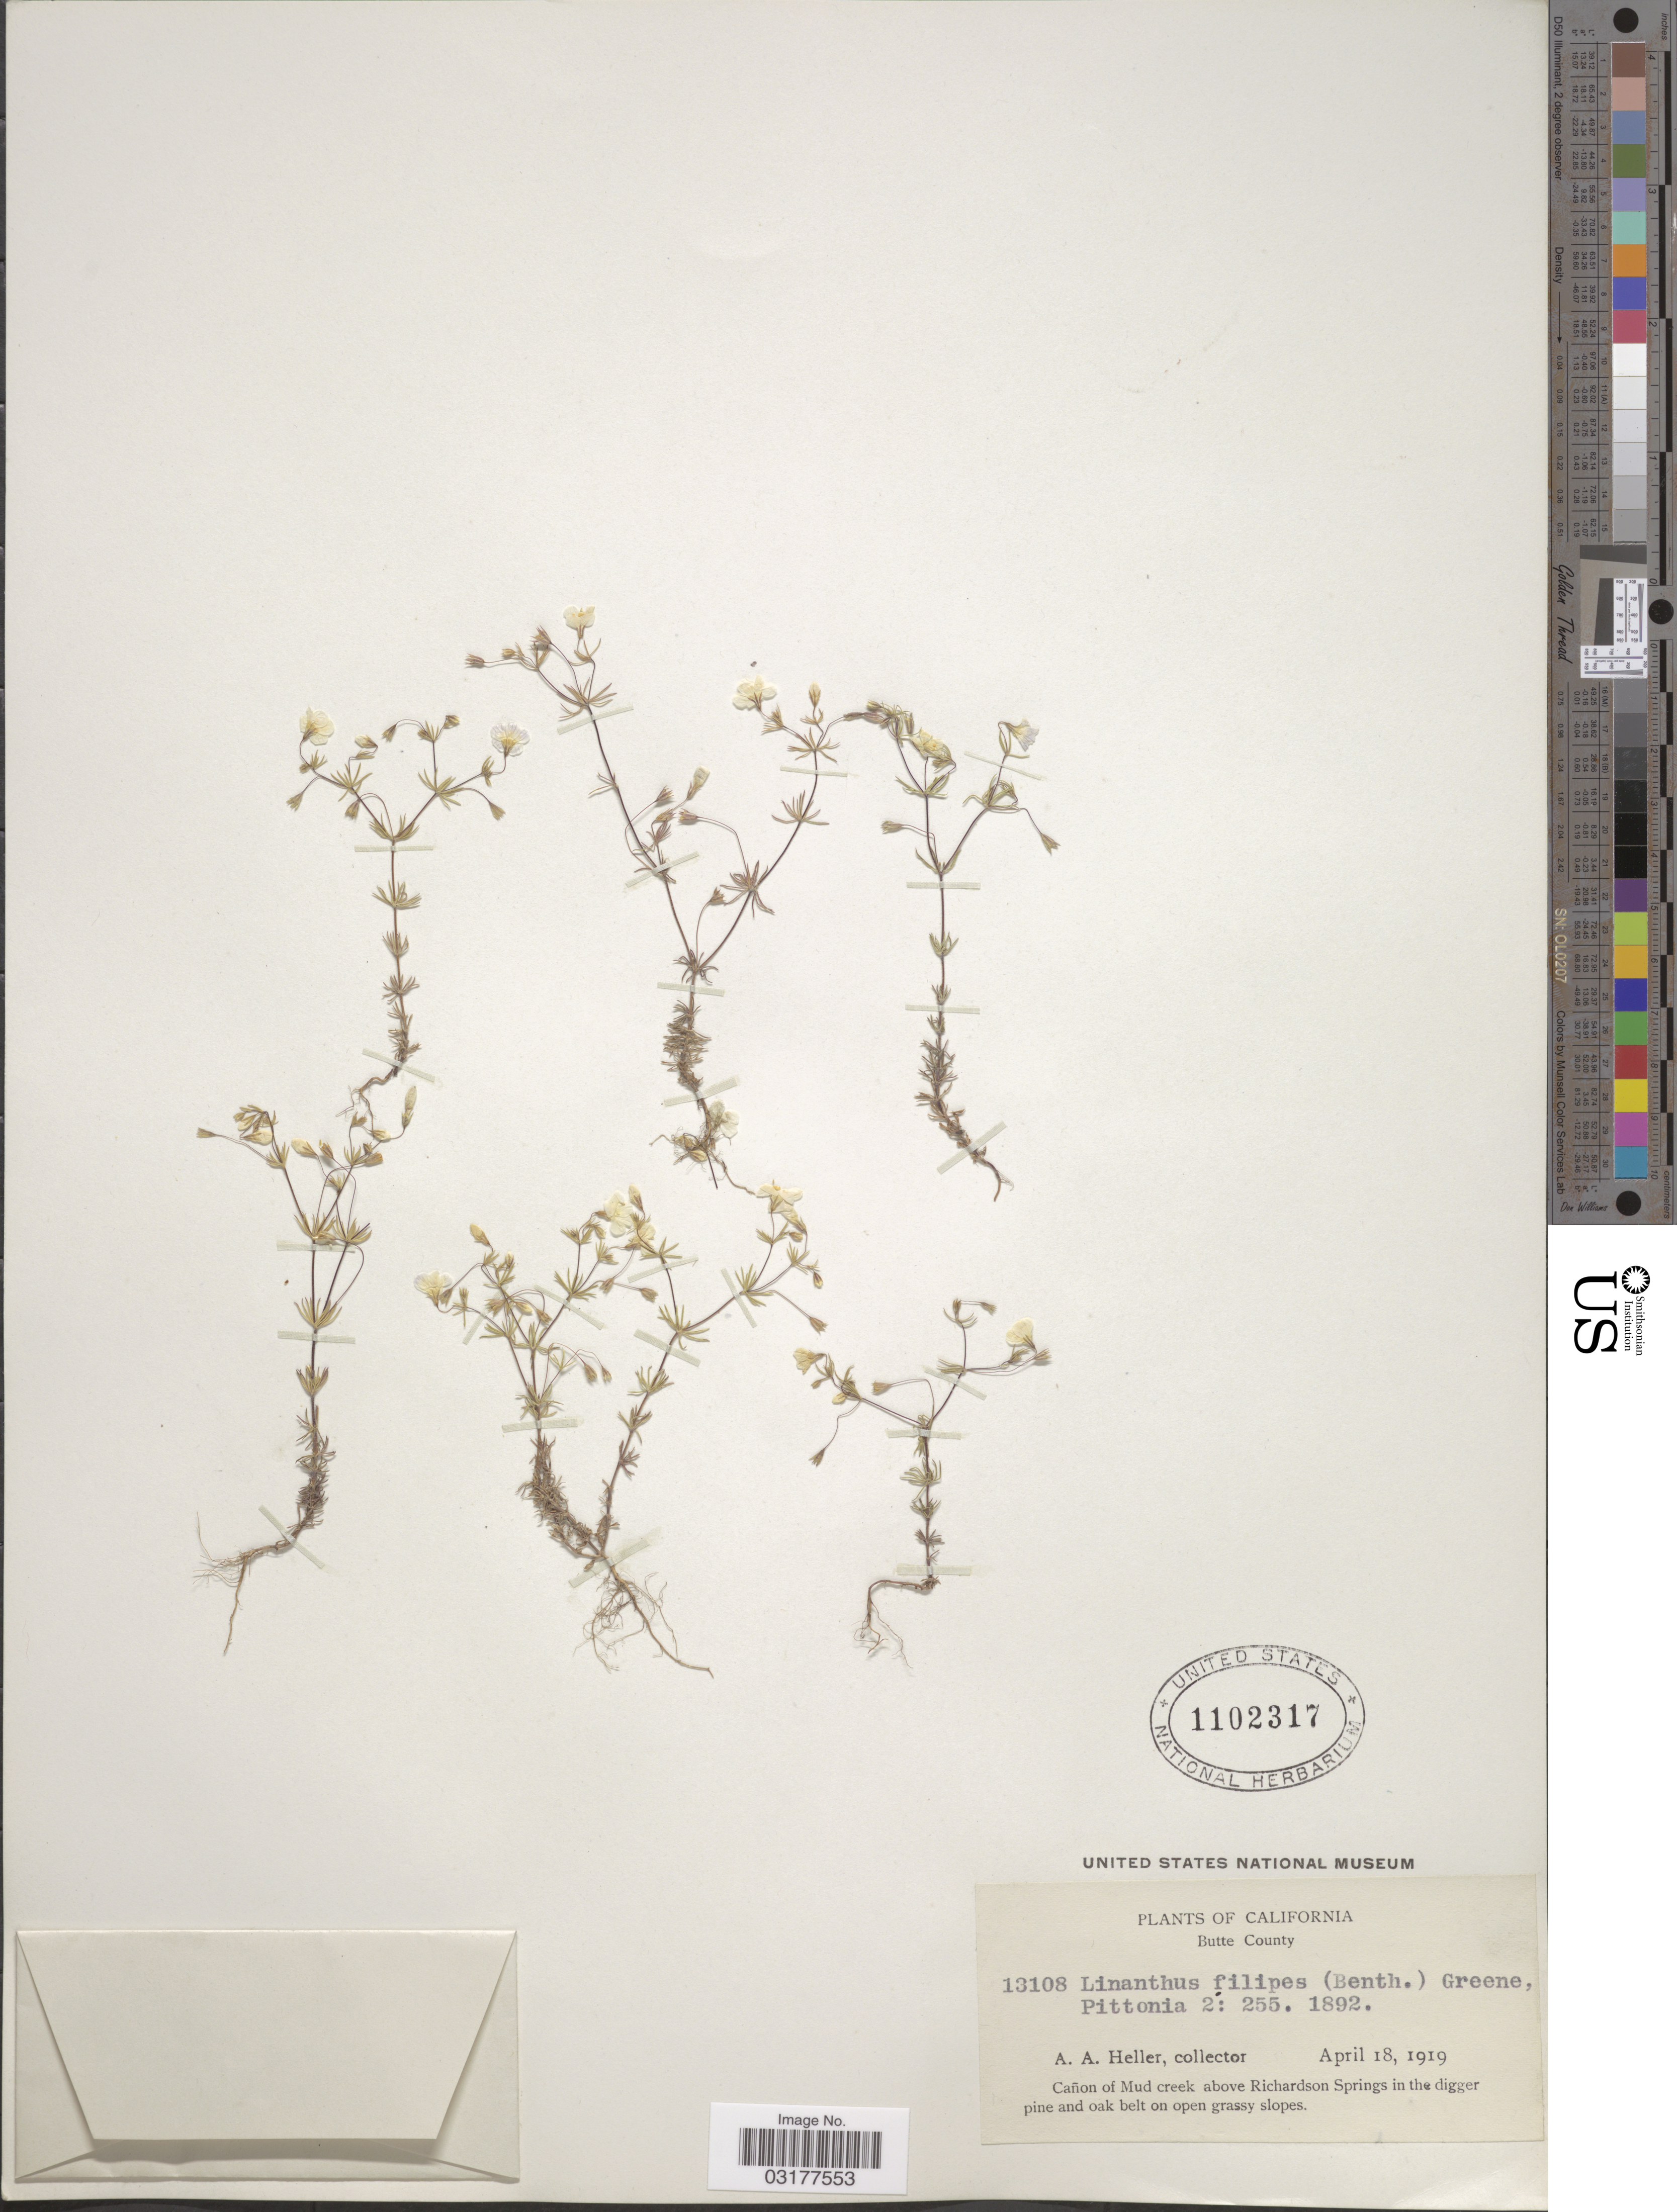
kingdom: Plantae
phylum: Tracheophyta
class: Magnoliopsida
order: Ericales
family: Polemoniaceae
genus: Leptosiphon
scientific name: Leptosiphon filipes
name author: (Benth.) J.M. Porter & L.A. Johnson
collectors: A. A. Heller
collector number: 13108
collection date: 1919-04-18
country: United States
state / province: California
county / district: Butte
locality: Butte County. Cañon of Mud creek above Richardson Springs in the digger pine and oak belt on open grassy slopes.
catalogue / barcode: US 1102317